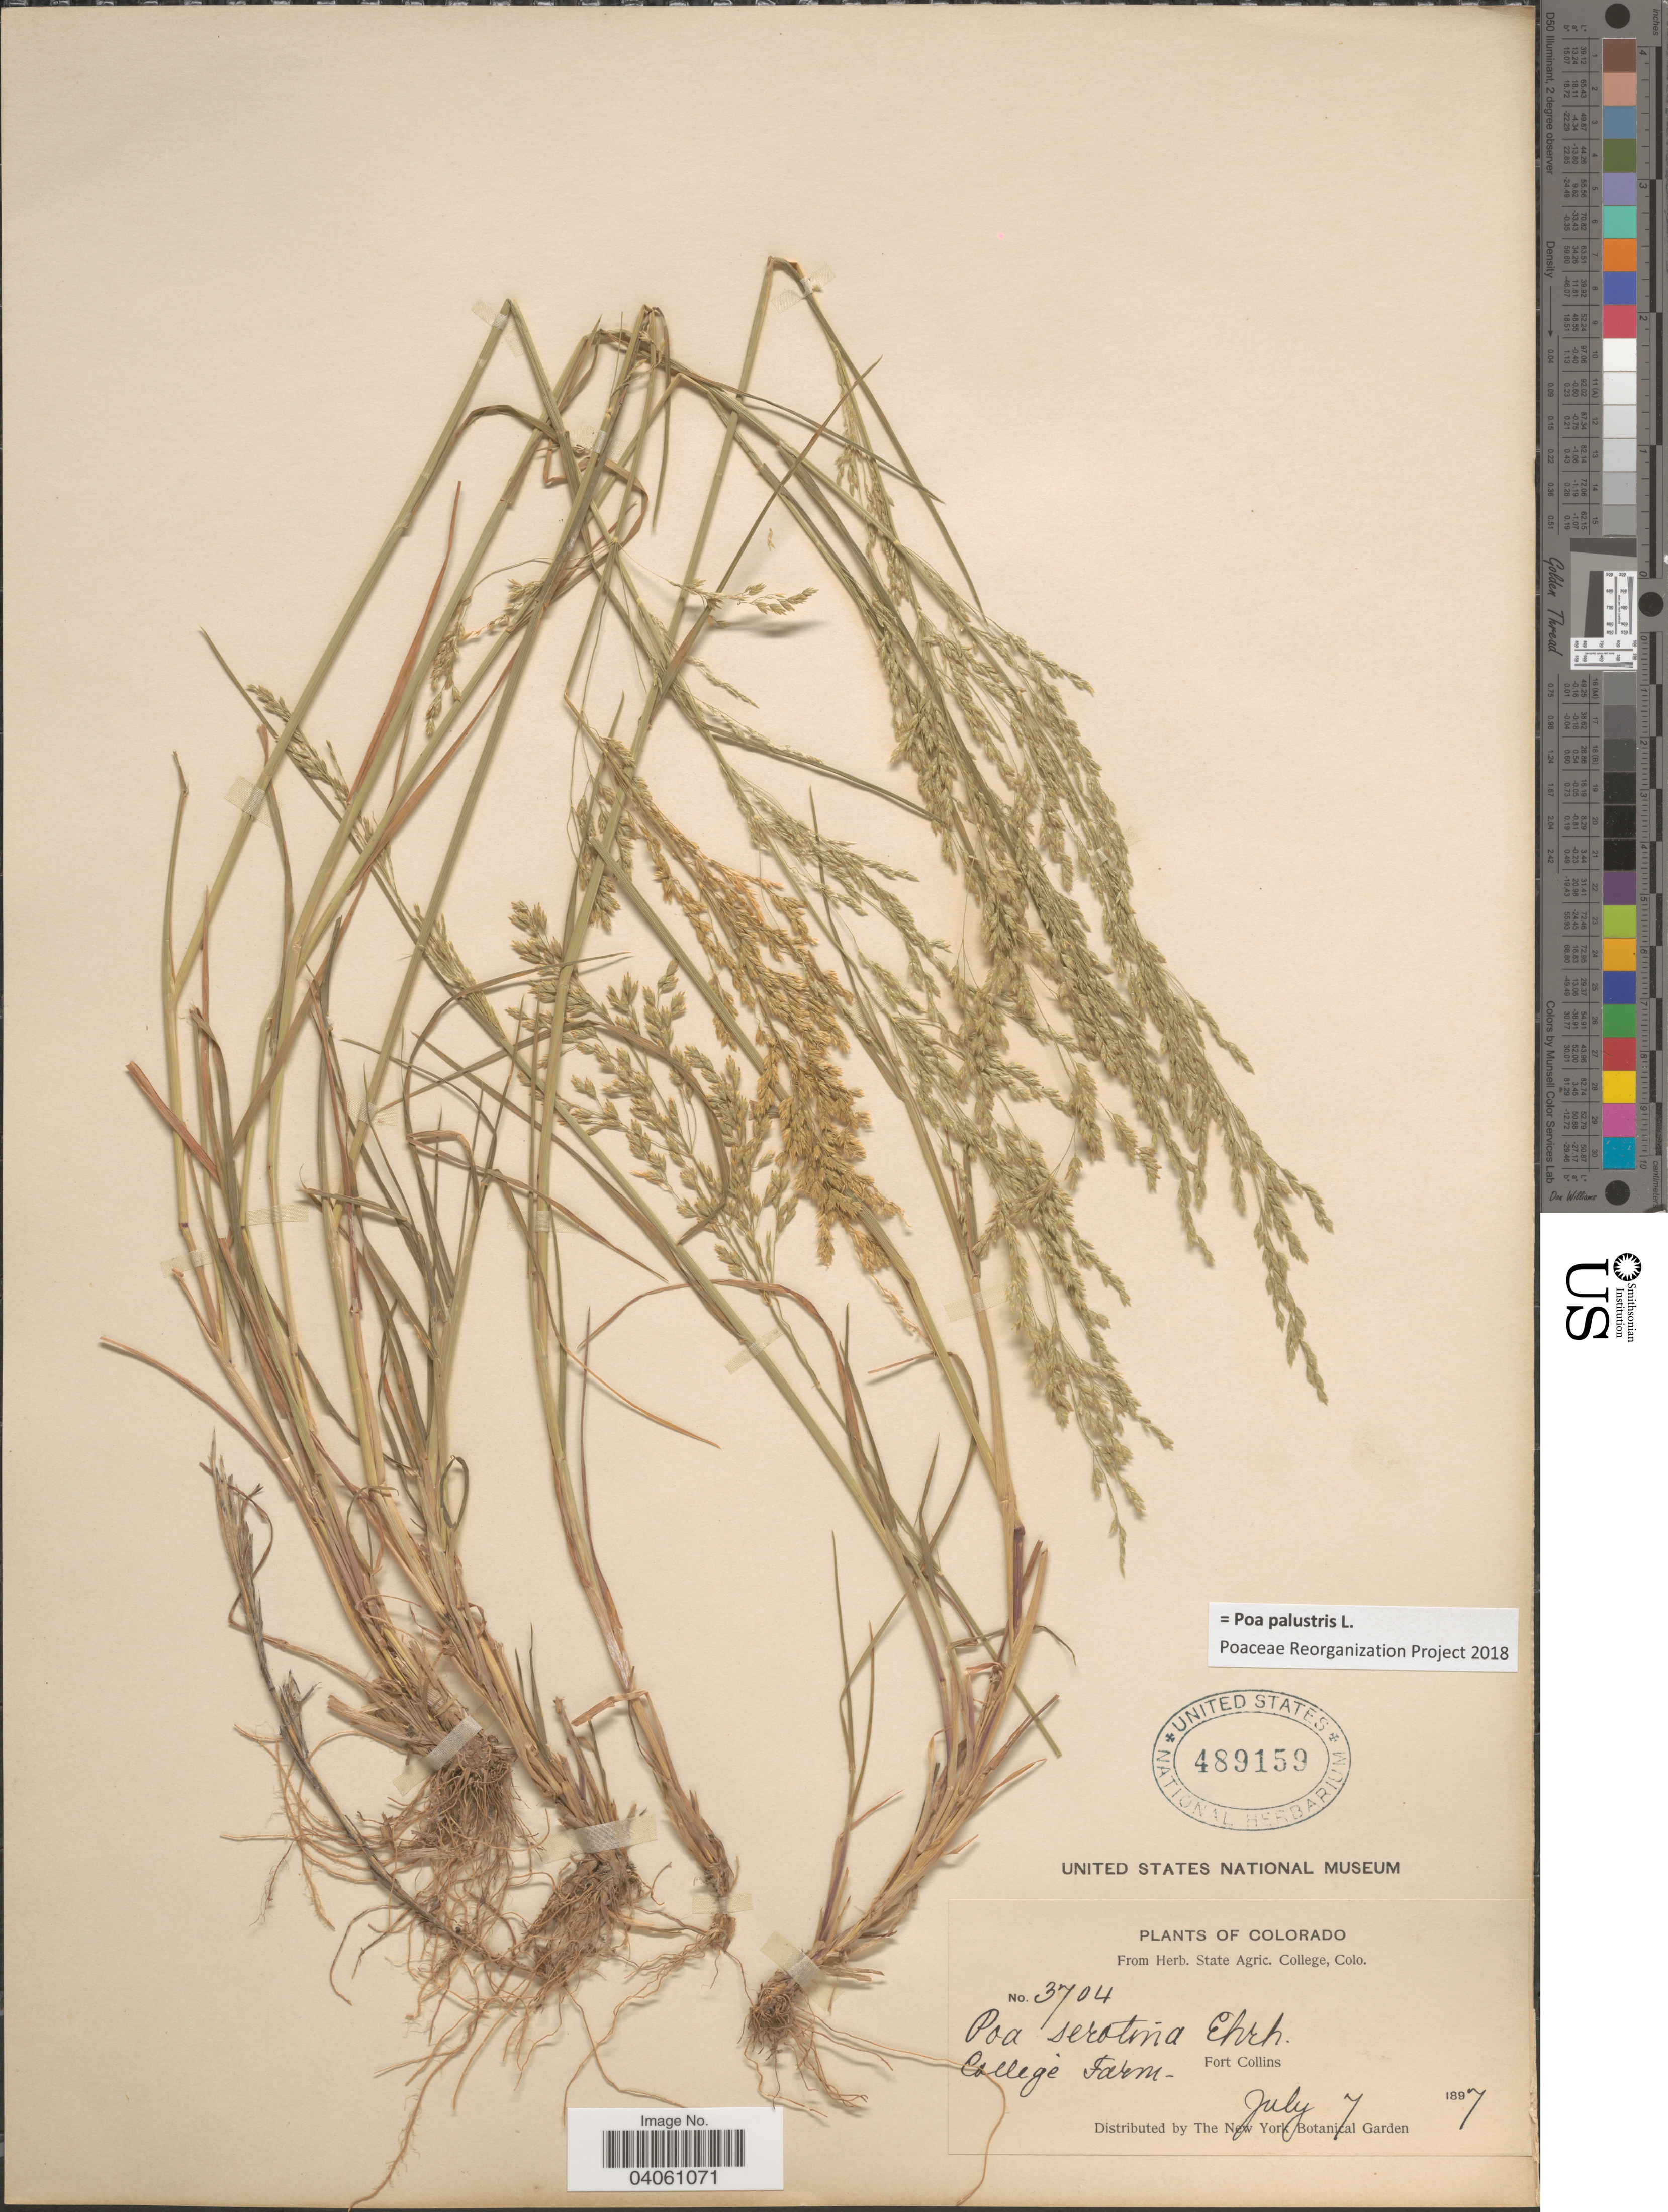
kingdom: Plantae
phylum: Tracheophyta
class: Liliopsida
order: Poales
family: Poaceae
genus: Poa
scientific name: Poa palustris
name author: L.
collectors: ex herb. State Agric. College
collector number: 3704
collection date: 1897-07-07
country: United States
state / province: Colorado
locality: College Farm. Fort Collins.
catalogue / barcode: US 489159